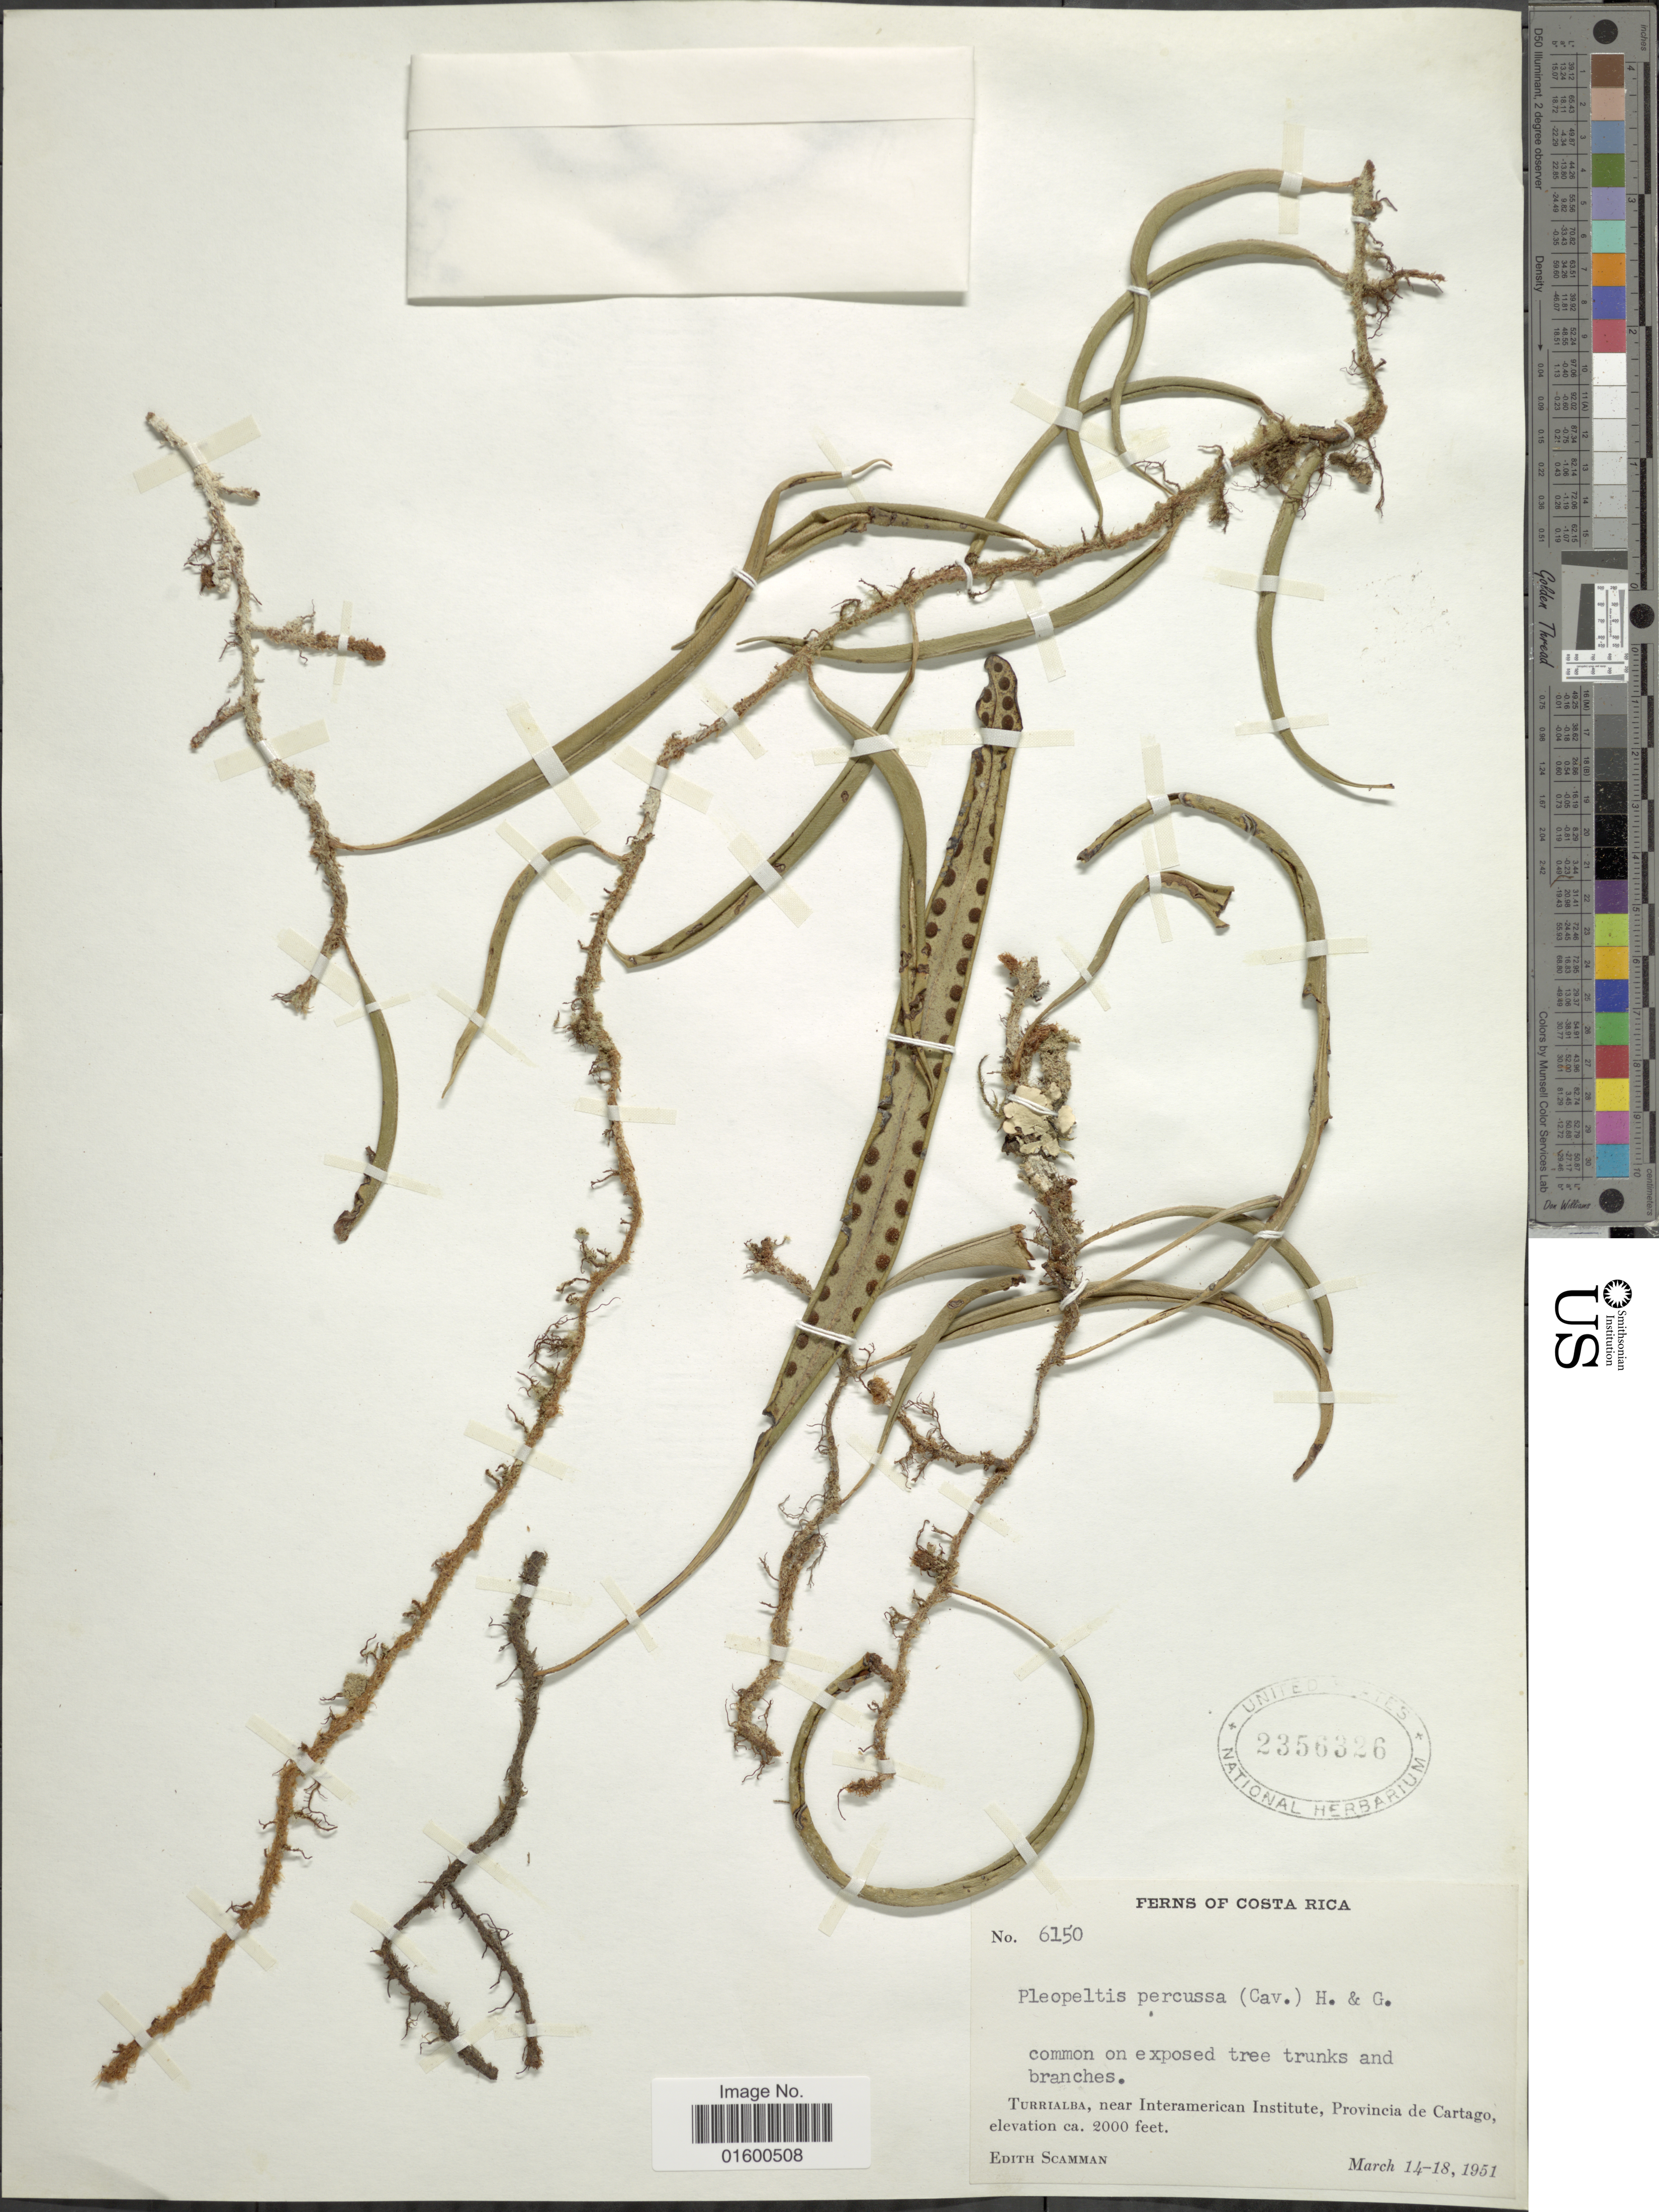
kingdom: Plantae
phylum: Tracheophyta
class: Polypodiopsida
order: Polypodiales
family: Polypodiaceae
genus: Microgramma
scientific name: Microgramma percussa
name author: (Cav.) de la Sota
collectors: E. Scamman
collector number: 6150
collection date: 1951-03-14/1951-03-18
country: Costa Rica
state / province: Cartago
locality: Turrialba, near Interamerican Institute, Provincia de Cartago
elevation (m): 610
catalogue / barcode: US 2356326